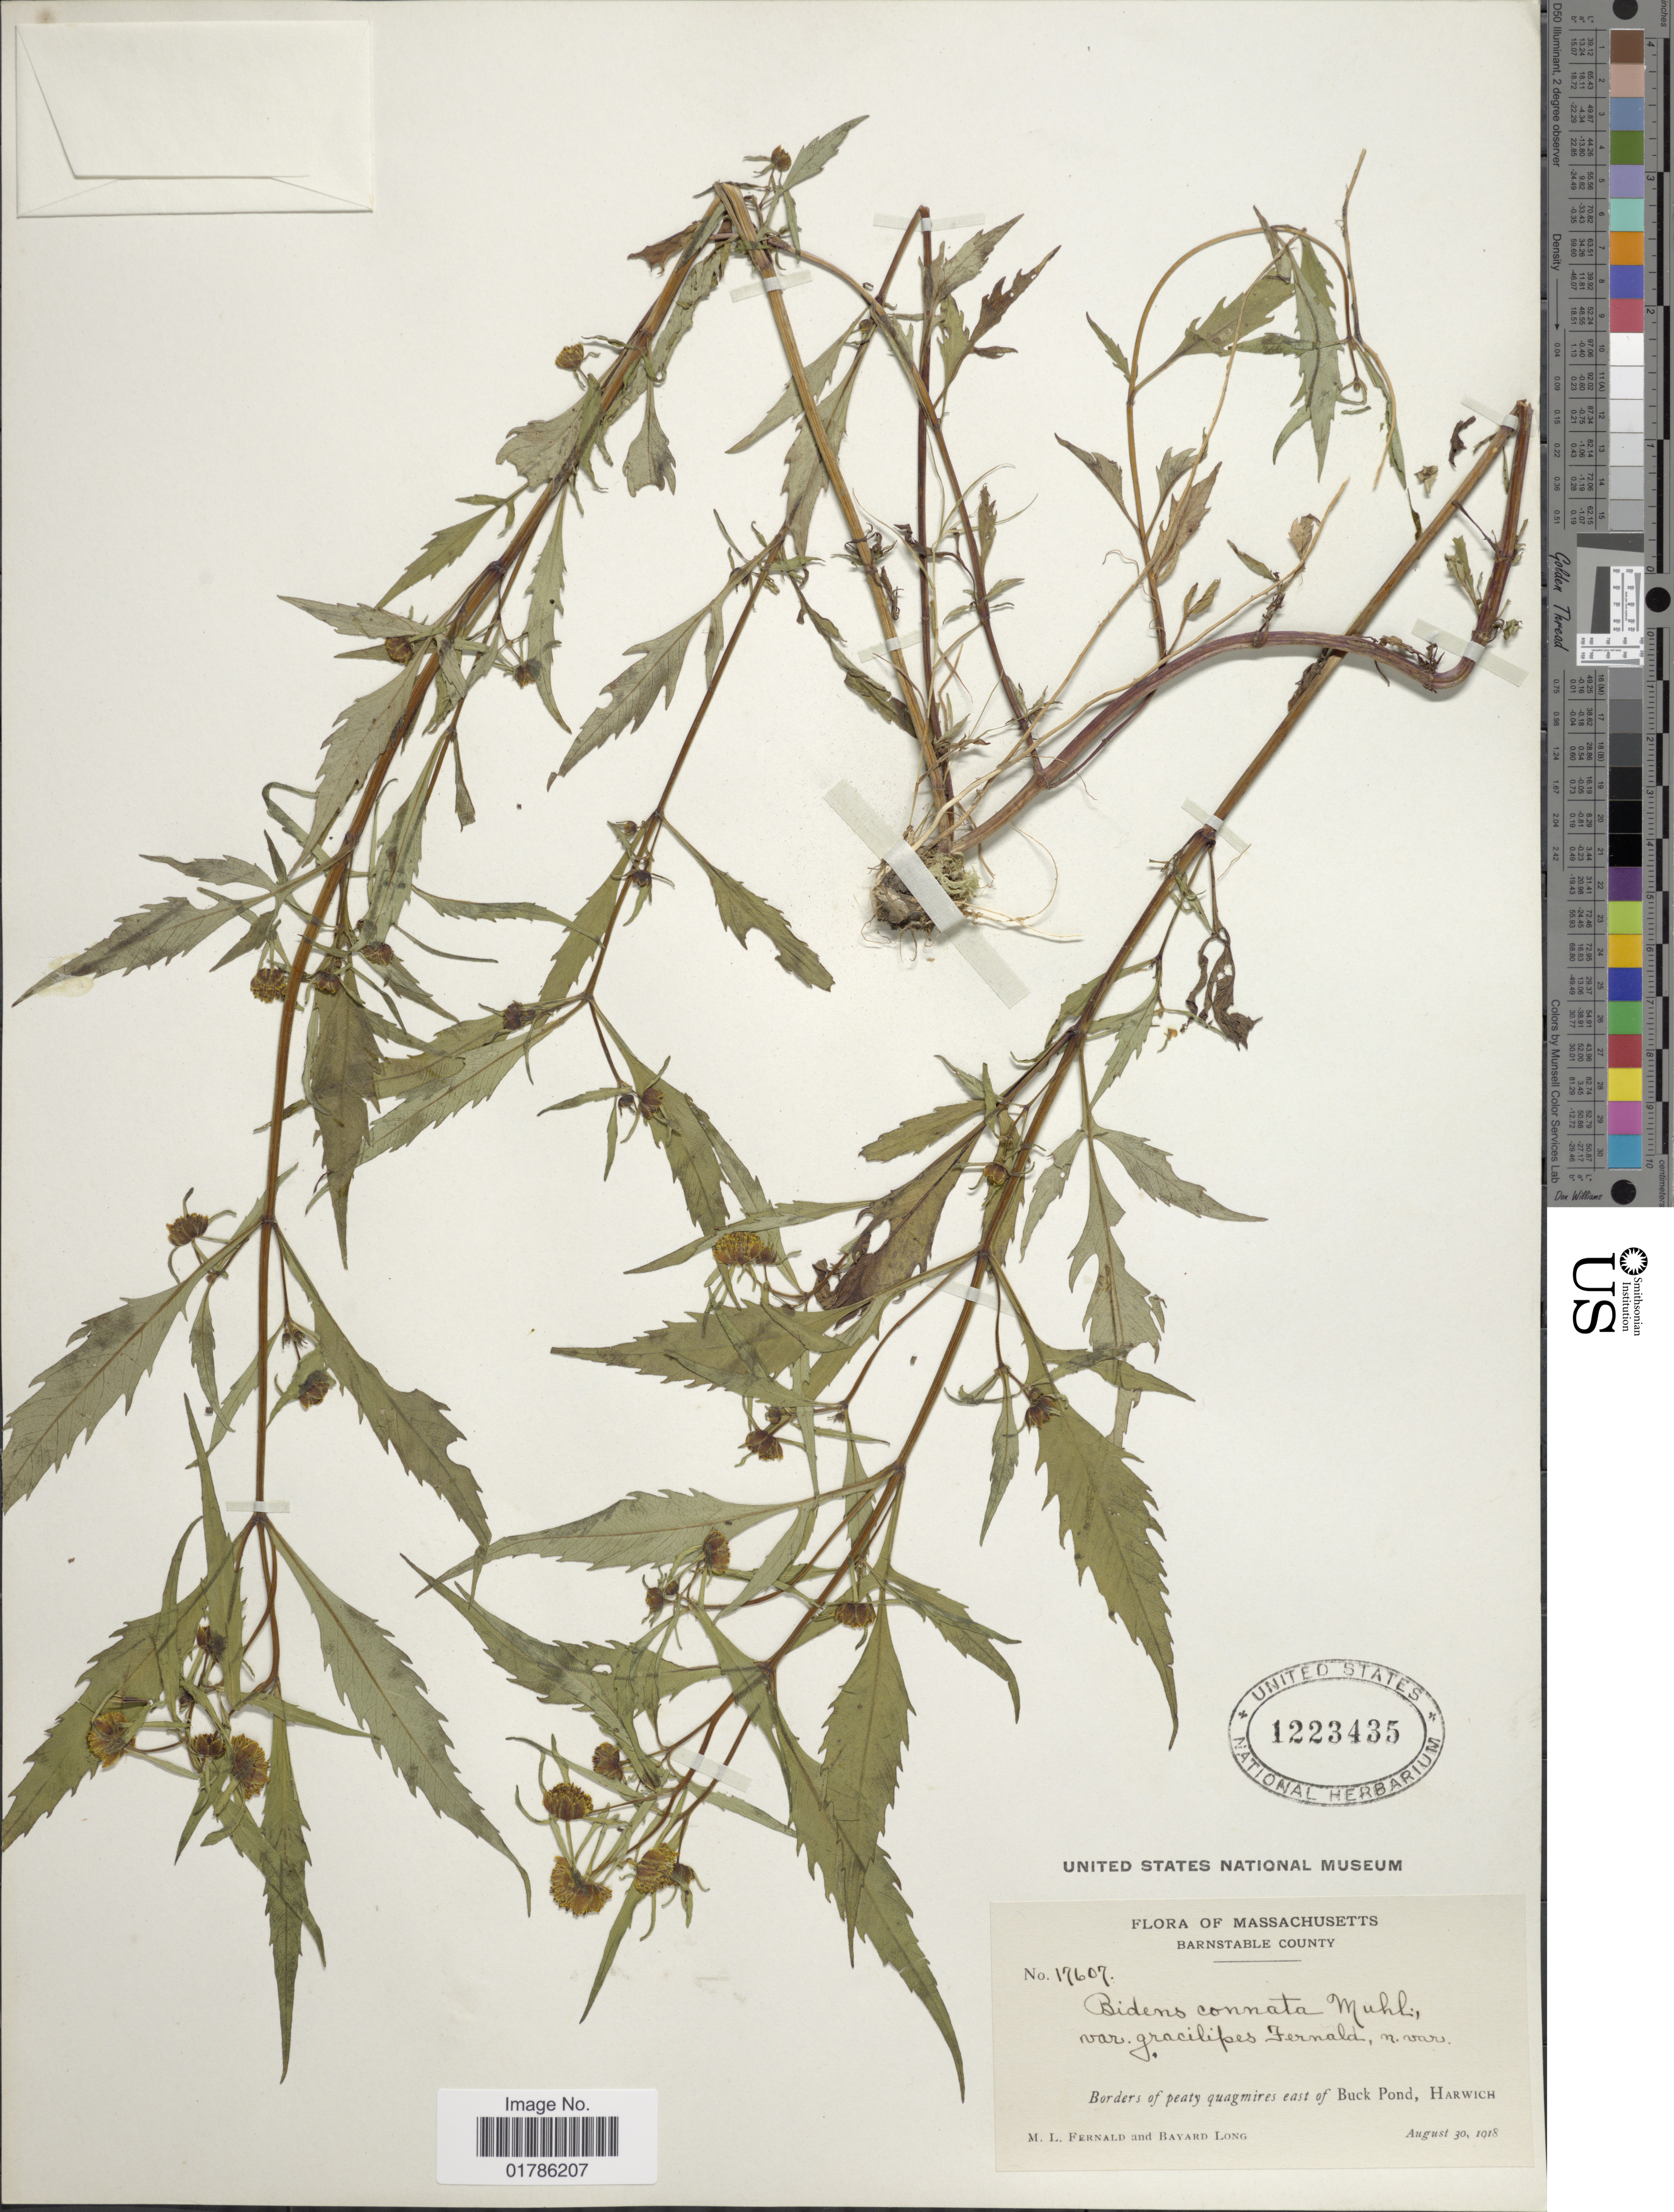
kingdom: Plantae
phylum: Tracheophyta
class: Magnoliopsida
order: Asterales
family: Asteraceae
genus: Bidens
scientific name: Bidens connata var. gracilipes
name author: Fernald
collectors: M. L. Fernald & B. Long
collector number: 17607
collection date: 1918-08-30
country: United States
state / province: Massachusetts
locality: Barnstable County, borders of peaty quagmires east of Buck Pond, Harwich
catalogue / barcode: US 1223435